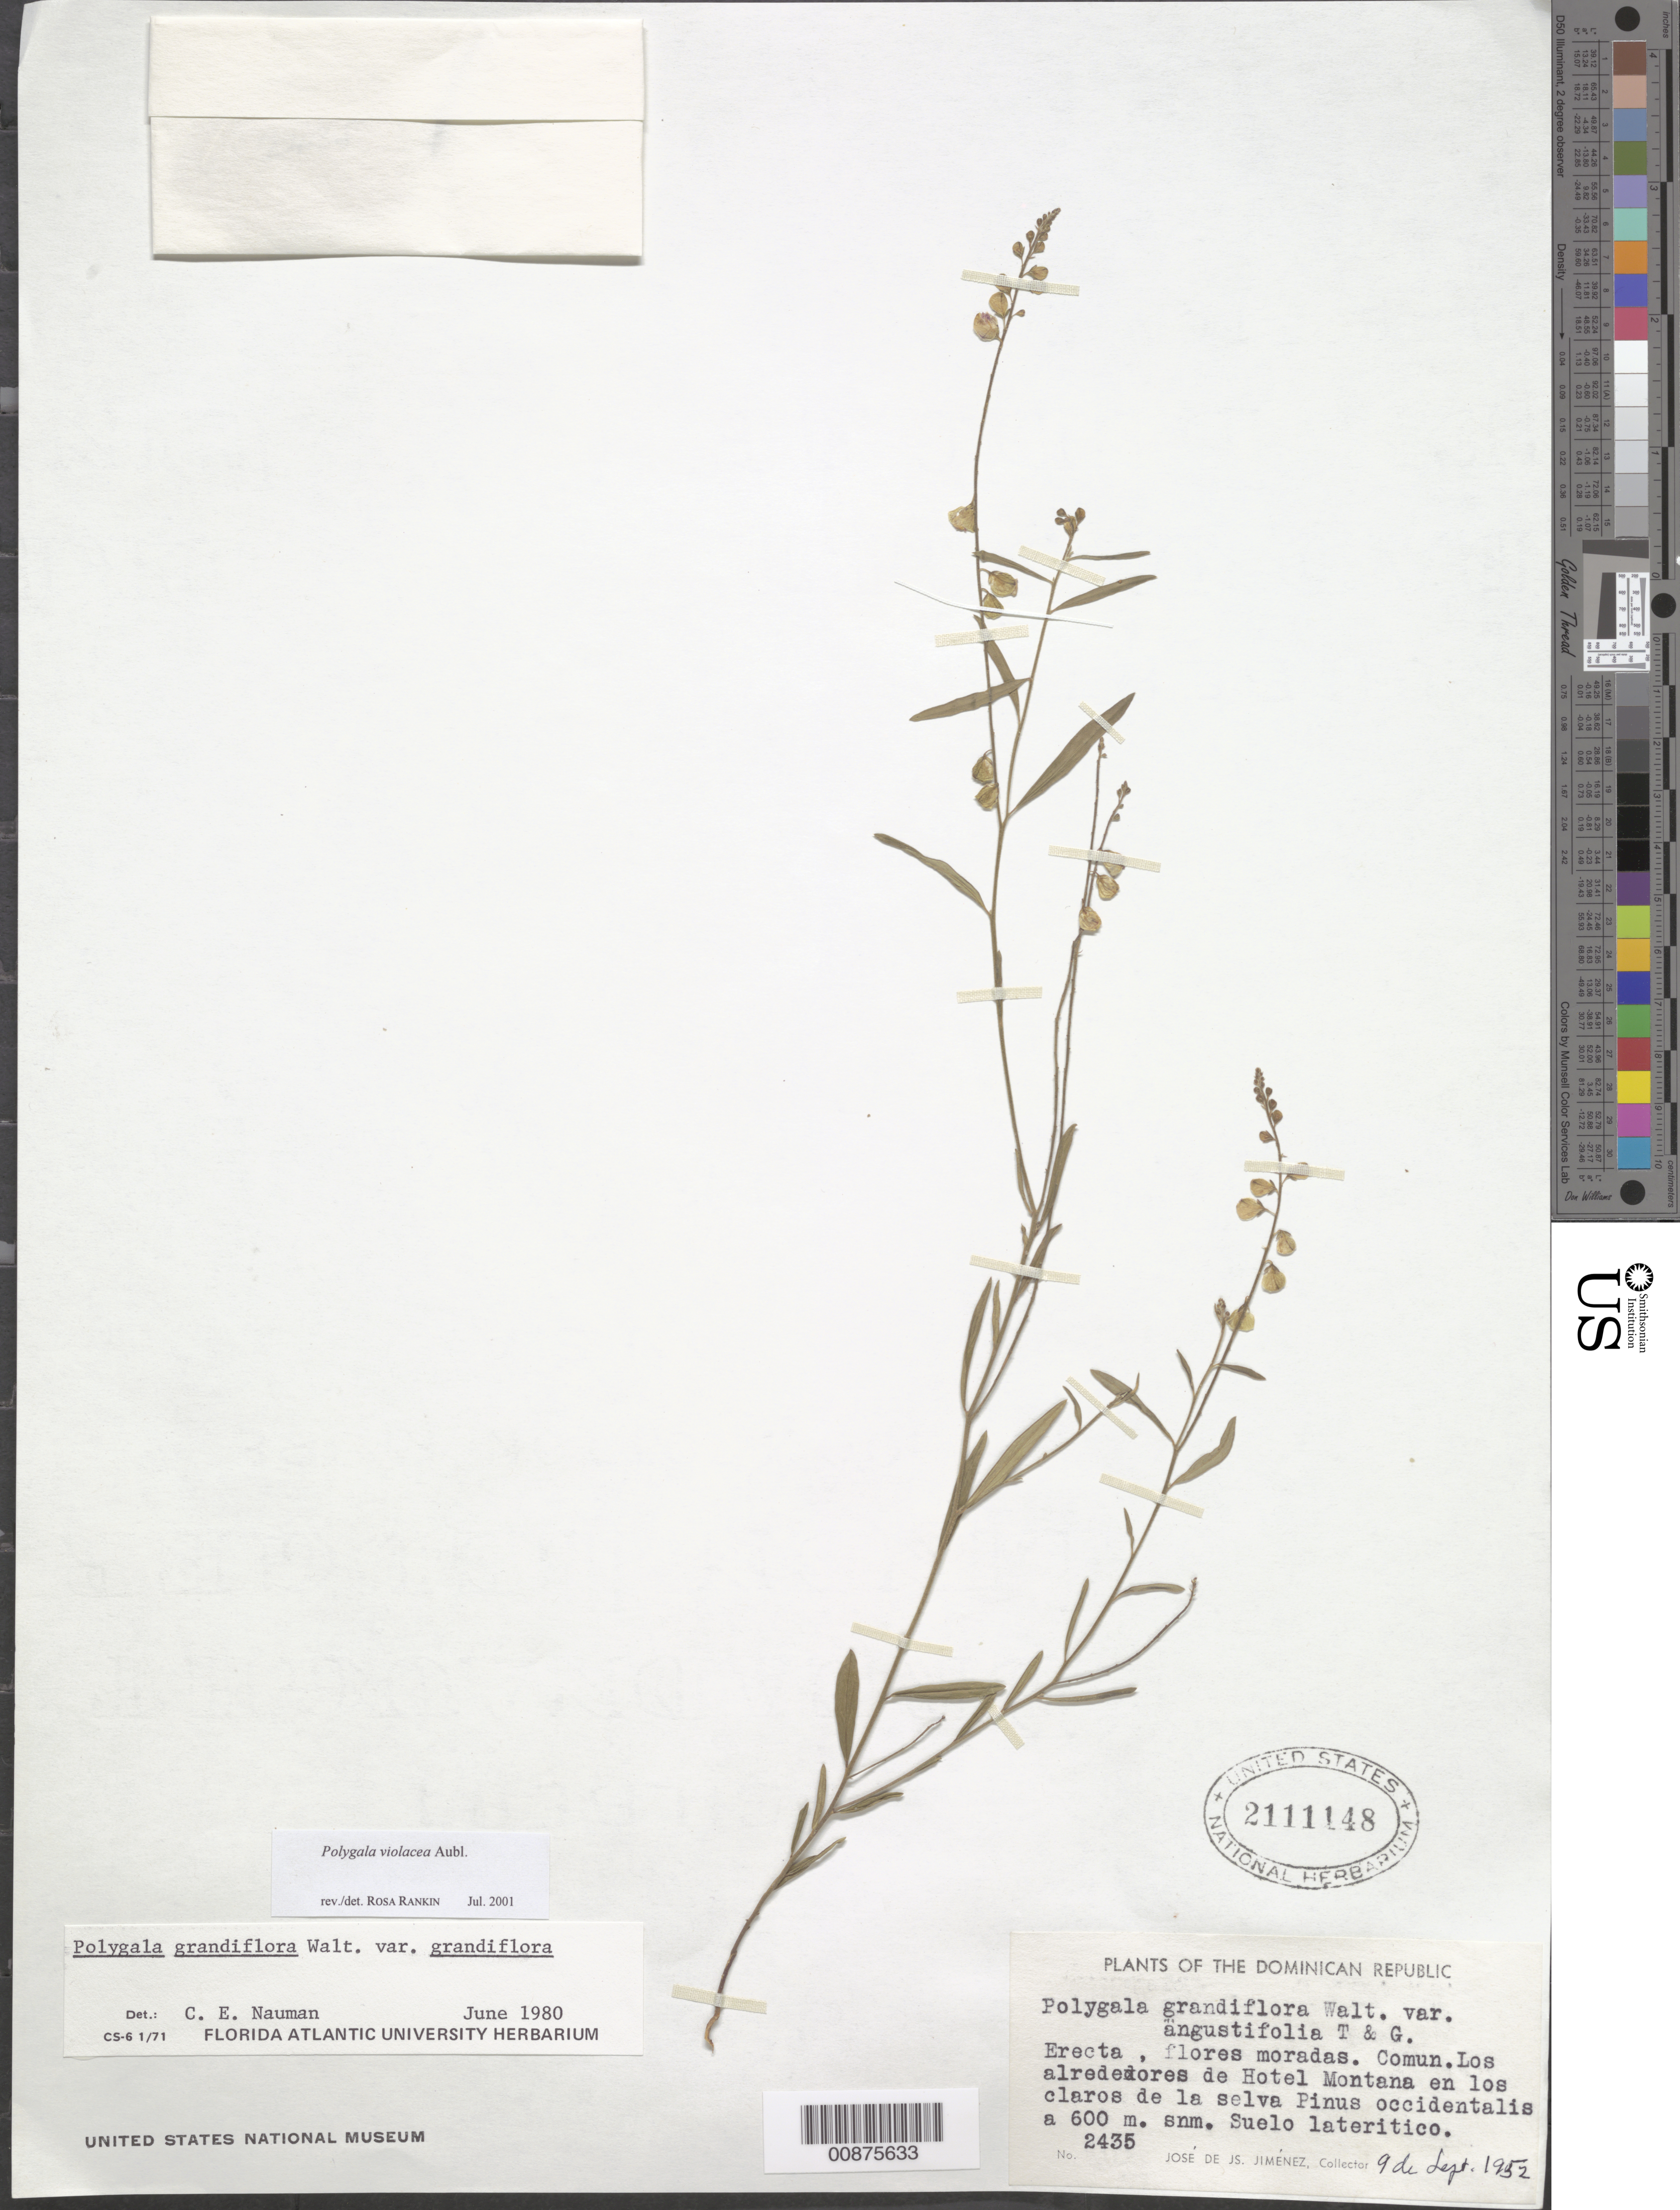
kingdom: Plantae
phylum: Tracheophyta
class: Magnoliopsida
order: Fabales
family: Polygalaceae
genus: Asemeia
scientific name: Asemeia violacea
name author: (Aubl.) J.F.B. Pastore & J.R. Abbott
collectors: J. J. Jiménez Almonte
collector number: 2435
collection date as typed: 09 Sep 1952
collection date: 1952-09-09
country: Dominican Republic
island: Hispaniola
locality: Los alrededores de Hotel Montana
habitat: En los claros de la selva Pinus occidentalis, suelo lateritico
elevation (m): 600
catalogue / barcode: US 2111148